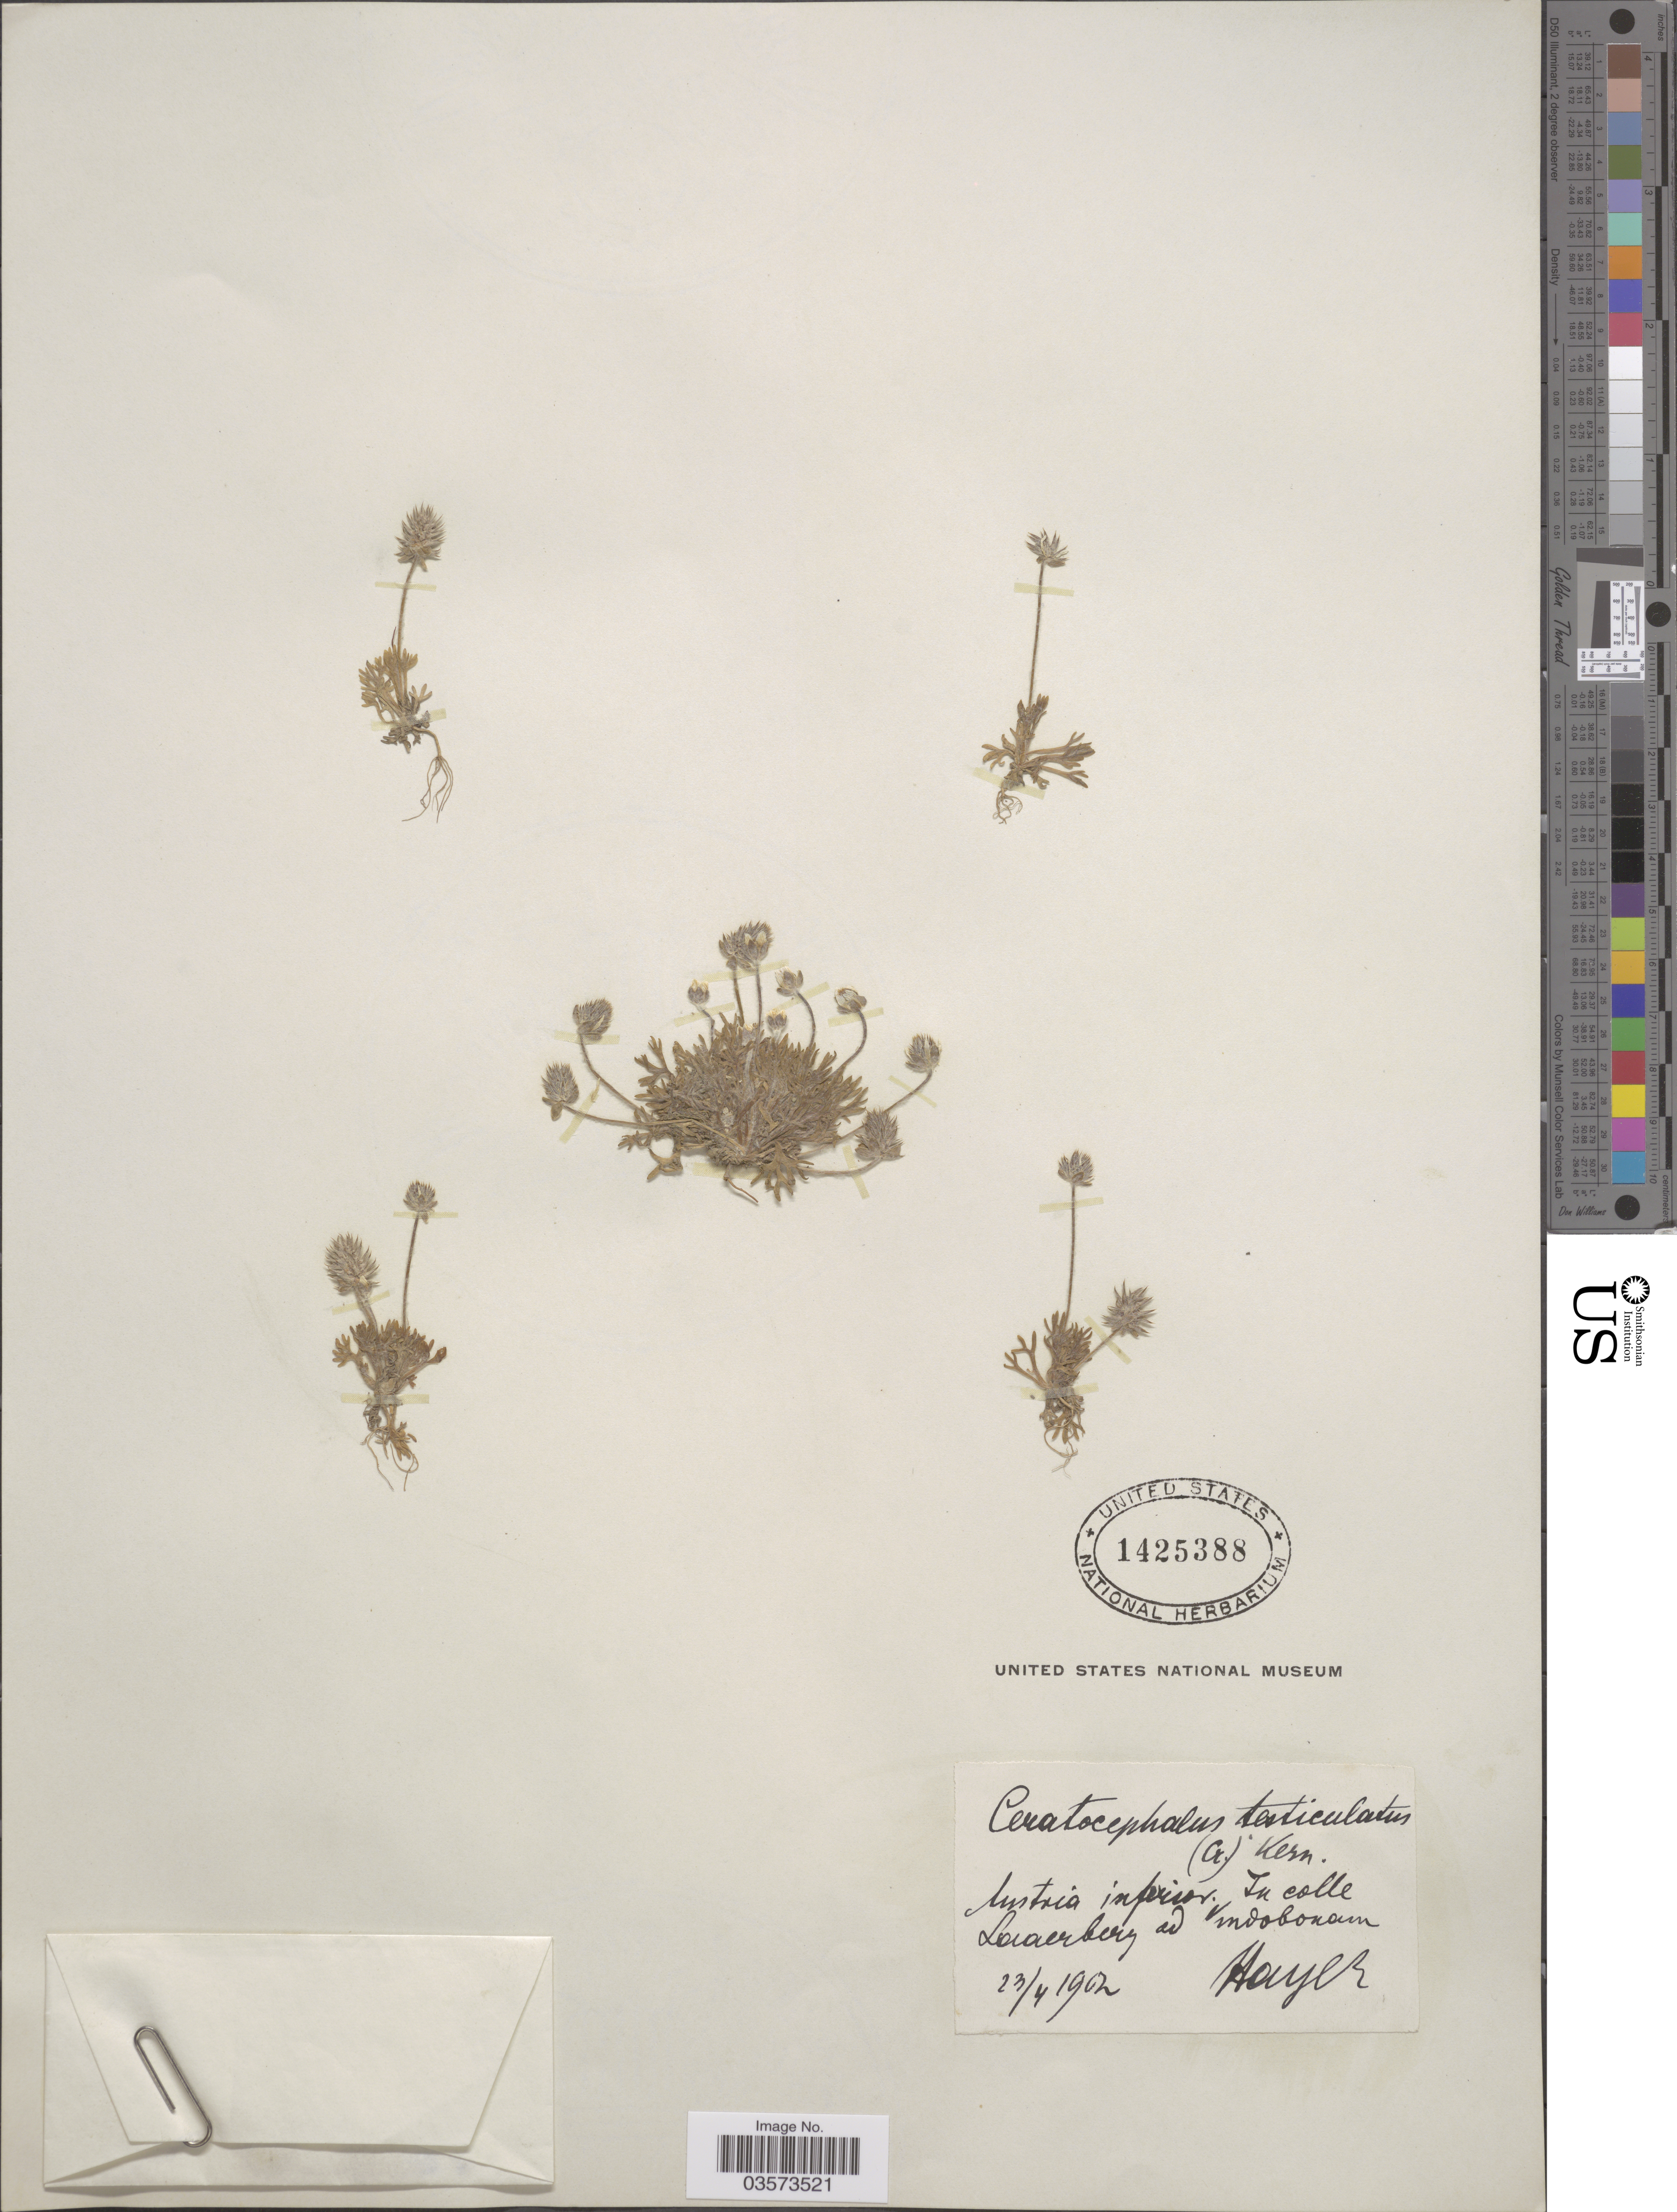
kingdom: Plantae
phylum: Tracheophyta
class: Magnoliopsida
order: Ranunculales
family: Ranunculaceae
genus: Ceratocephalus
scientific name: Ceratocephalus testiculatus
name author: (Crantz) Roth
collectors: Hayer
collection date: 1902-04-23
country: Austria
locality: Austria inferior. In colle Laaerberg ad Vindobonam.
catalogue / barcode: US 1425388